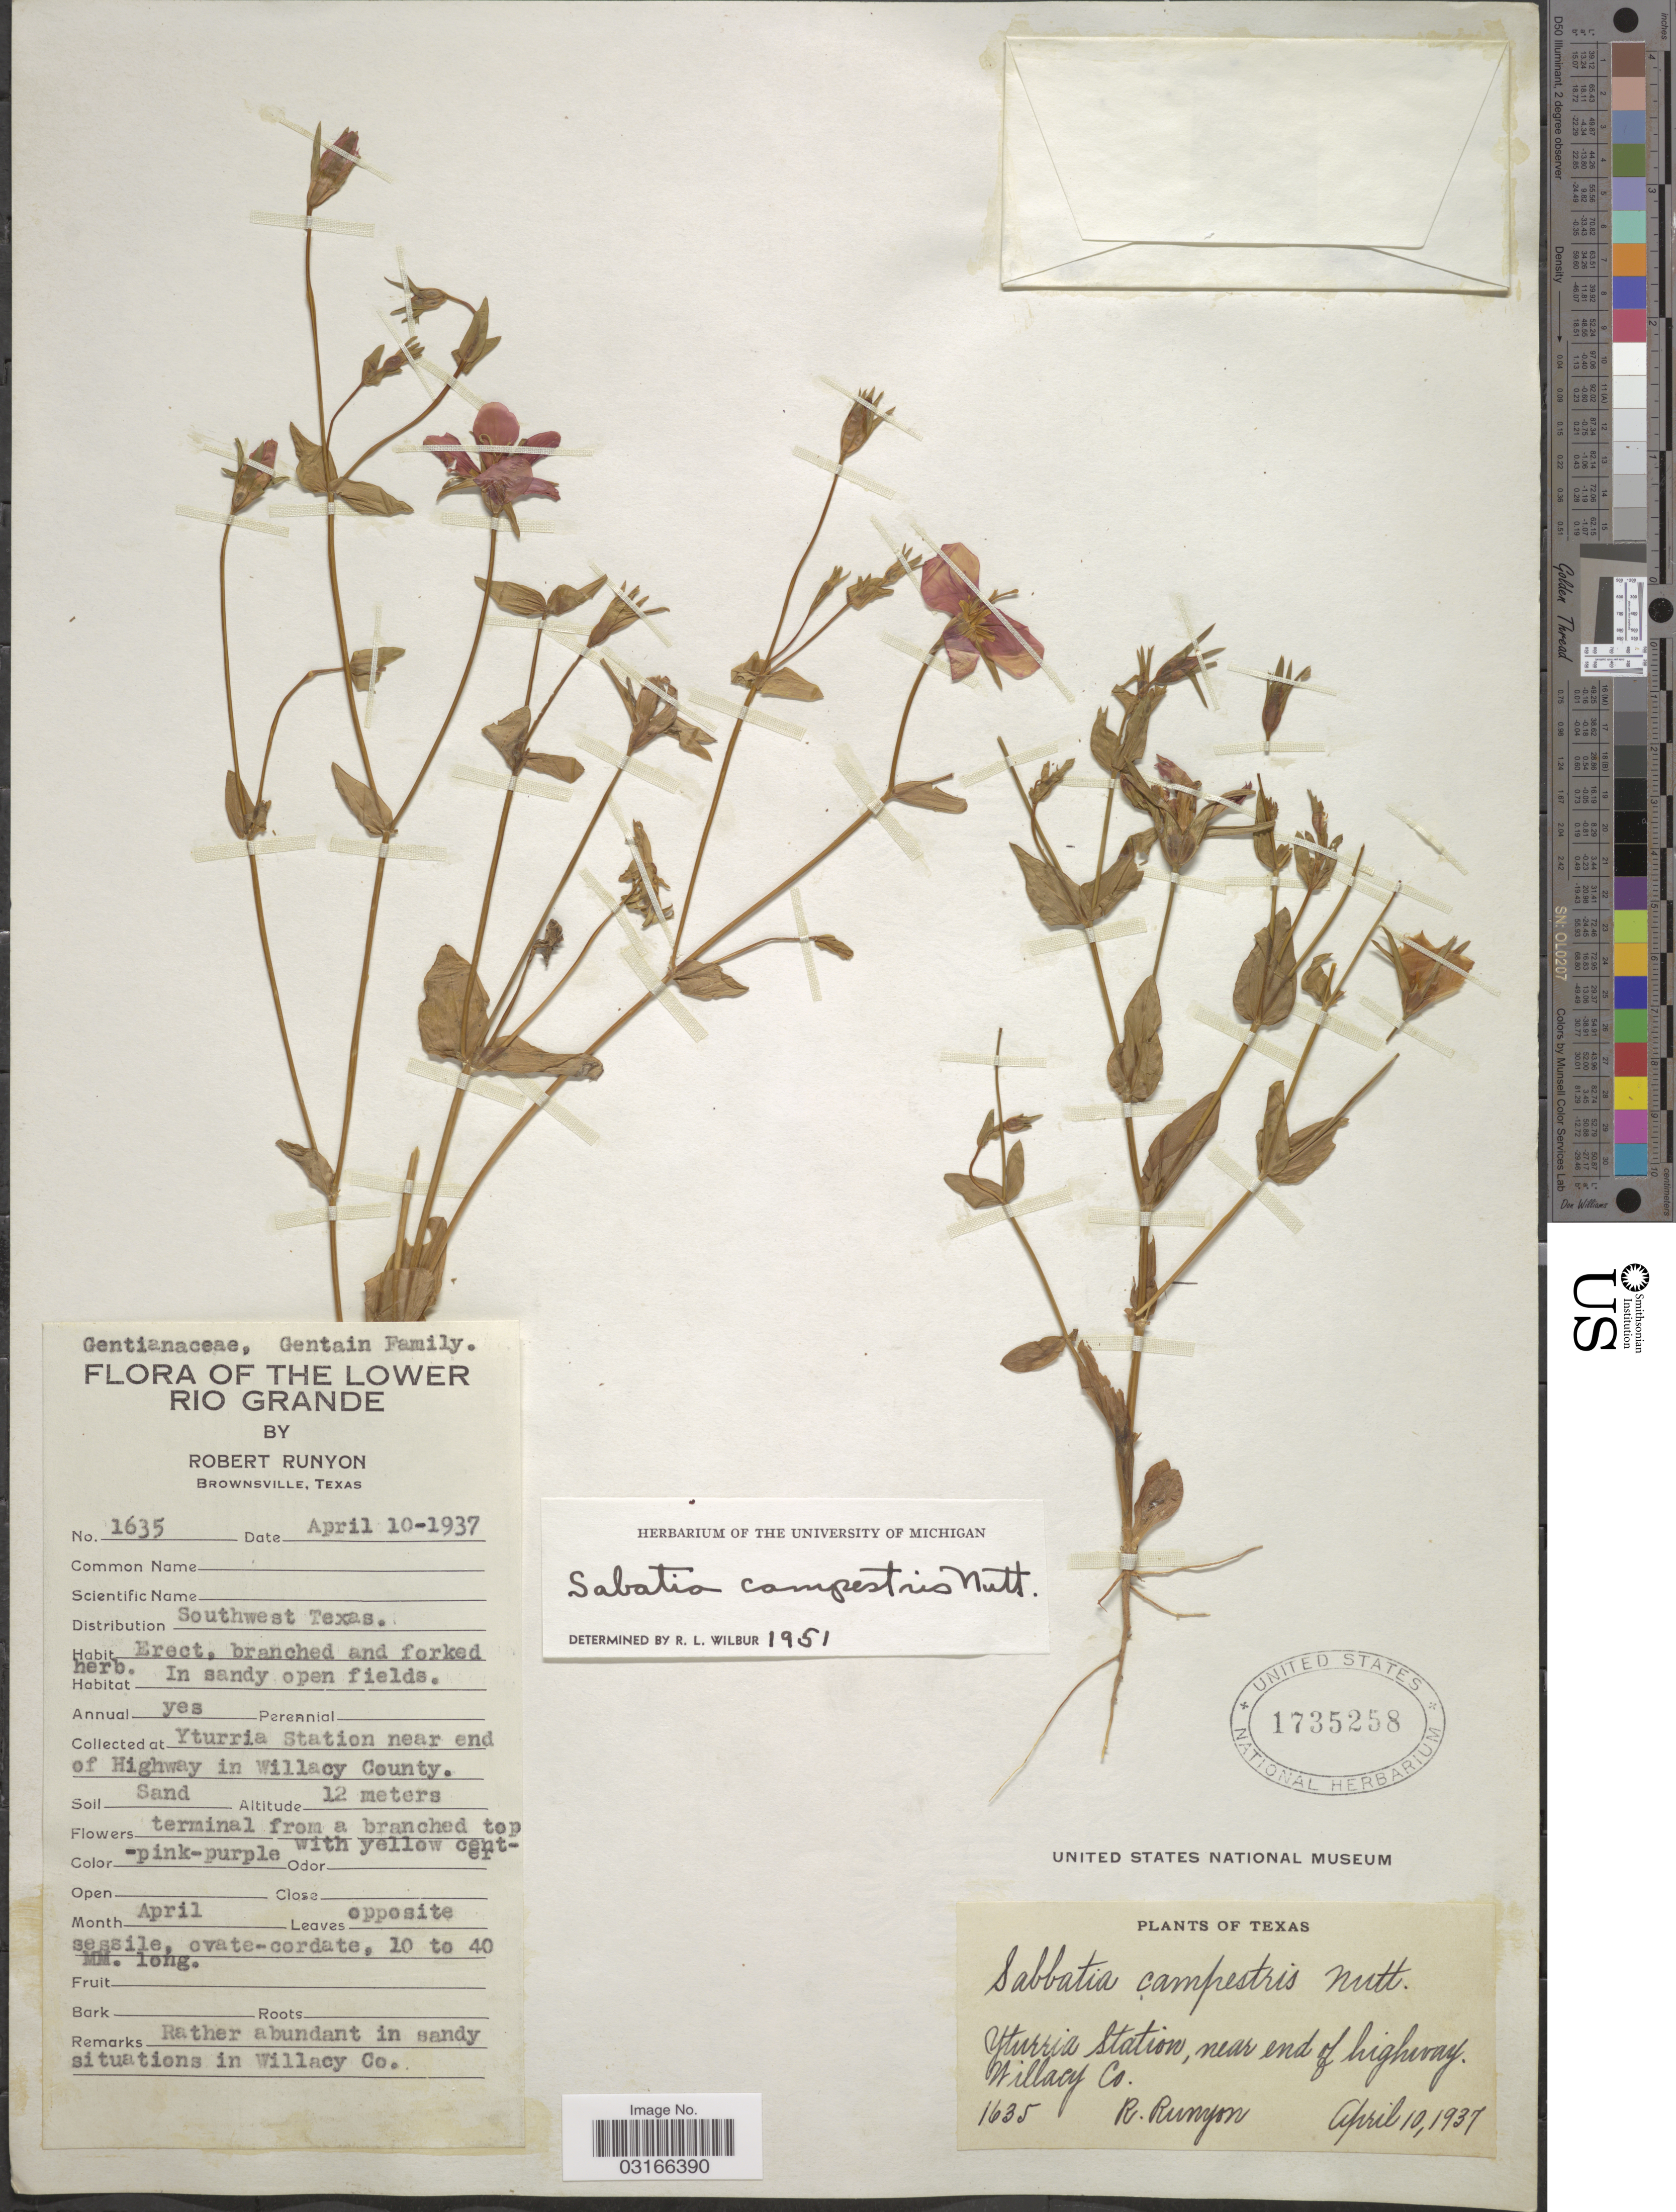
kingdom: Plantae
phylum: Tracheophyta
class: Magnoliopsida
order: Gentianales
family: Gentianaceae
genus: Sabatia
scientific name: Sabatia campestris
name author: Nutt.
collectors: R. Runyon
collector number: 1635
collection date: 1937-04-10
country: United States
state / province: Texas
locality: Lower Rio Grande. Southwest Texas. Yturria Station near end of Highway in Willacy County.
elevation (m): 12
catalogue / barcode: US 1735258